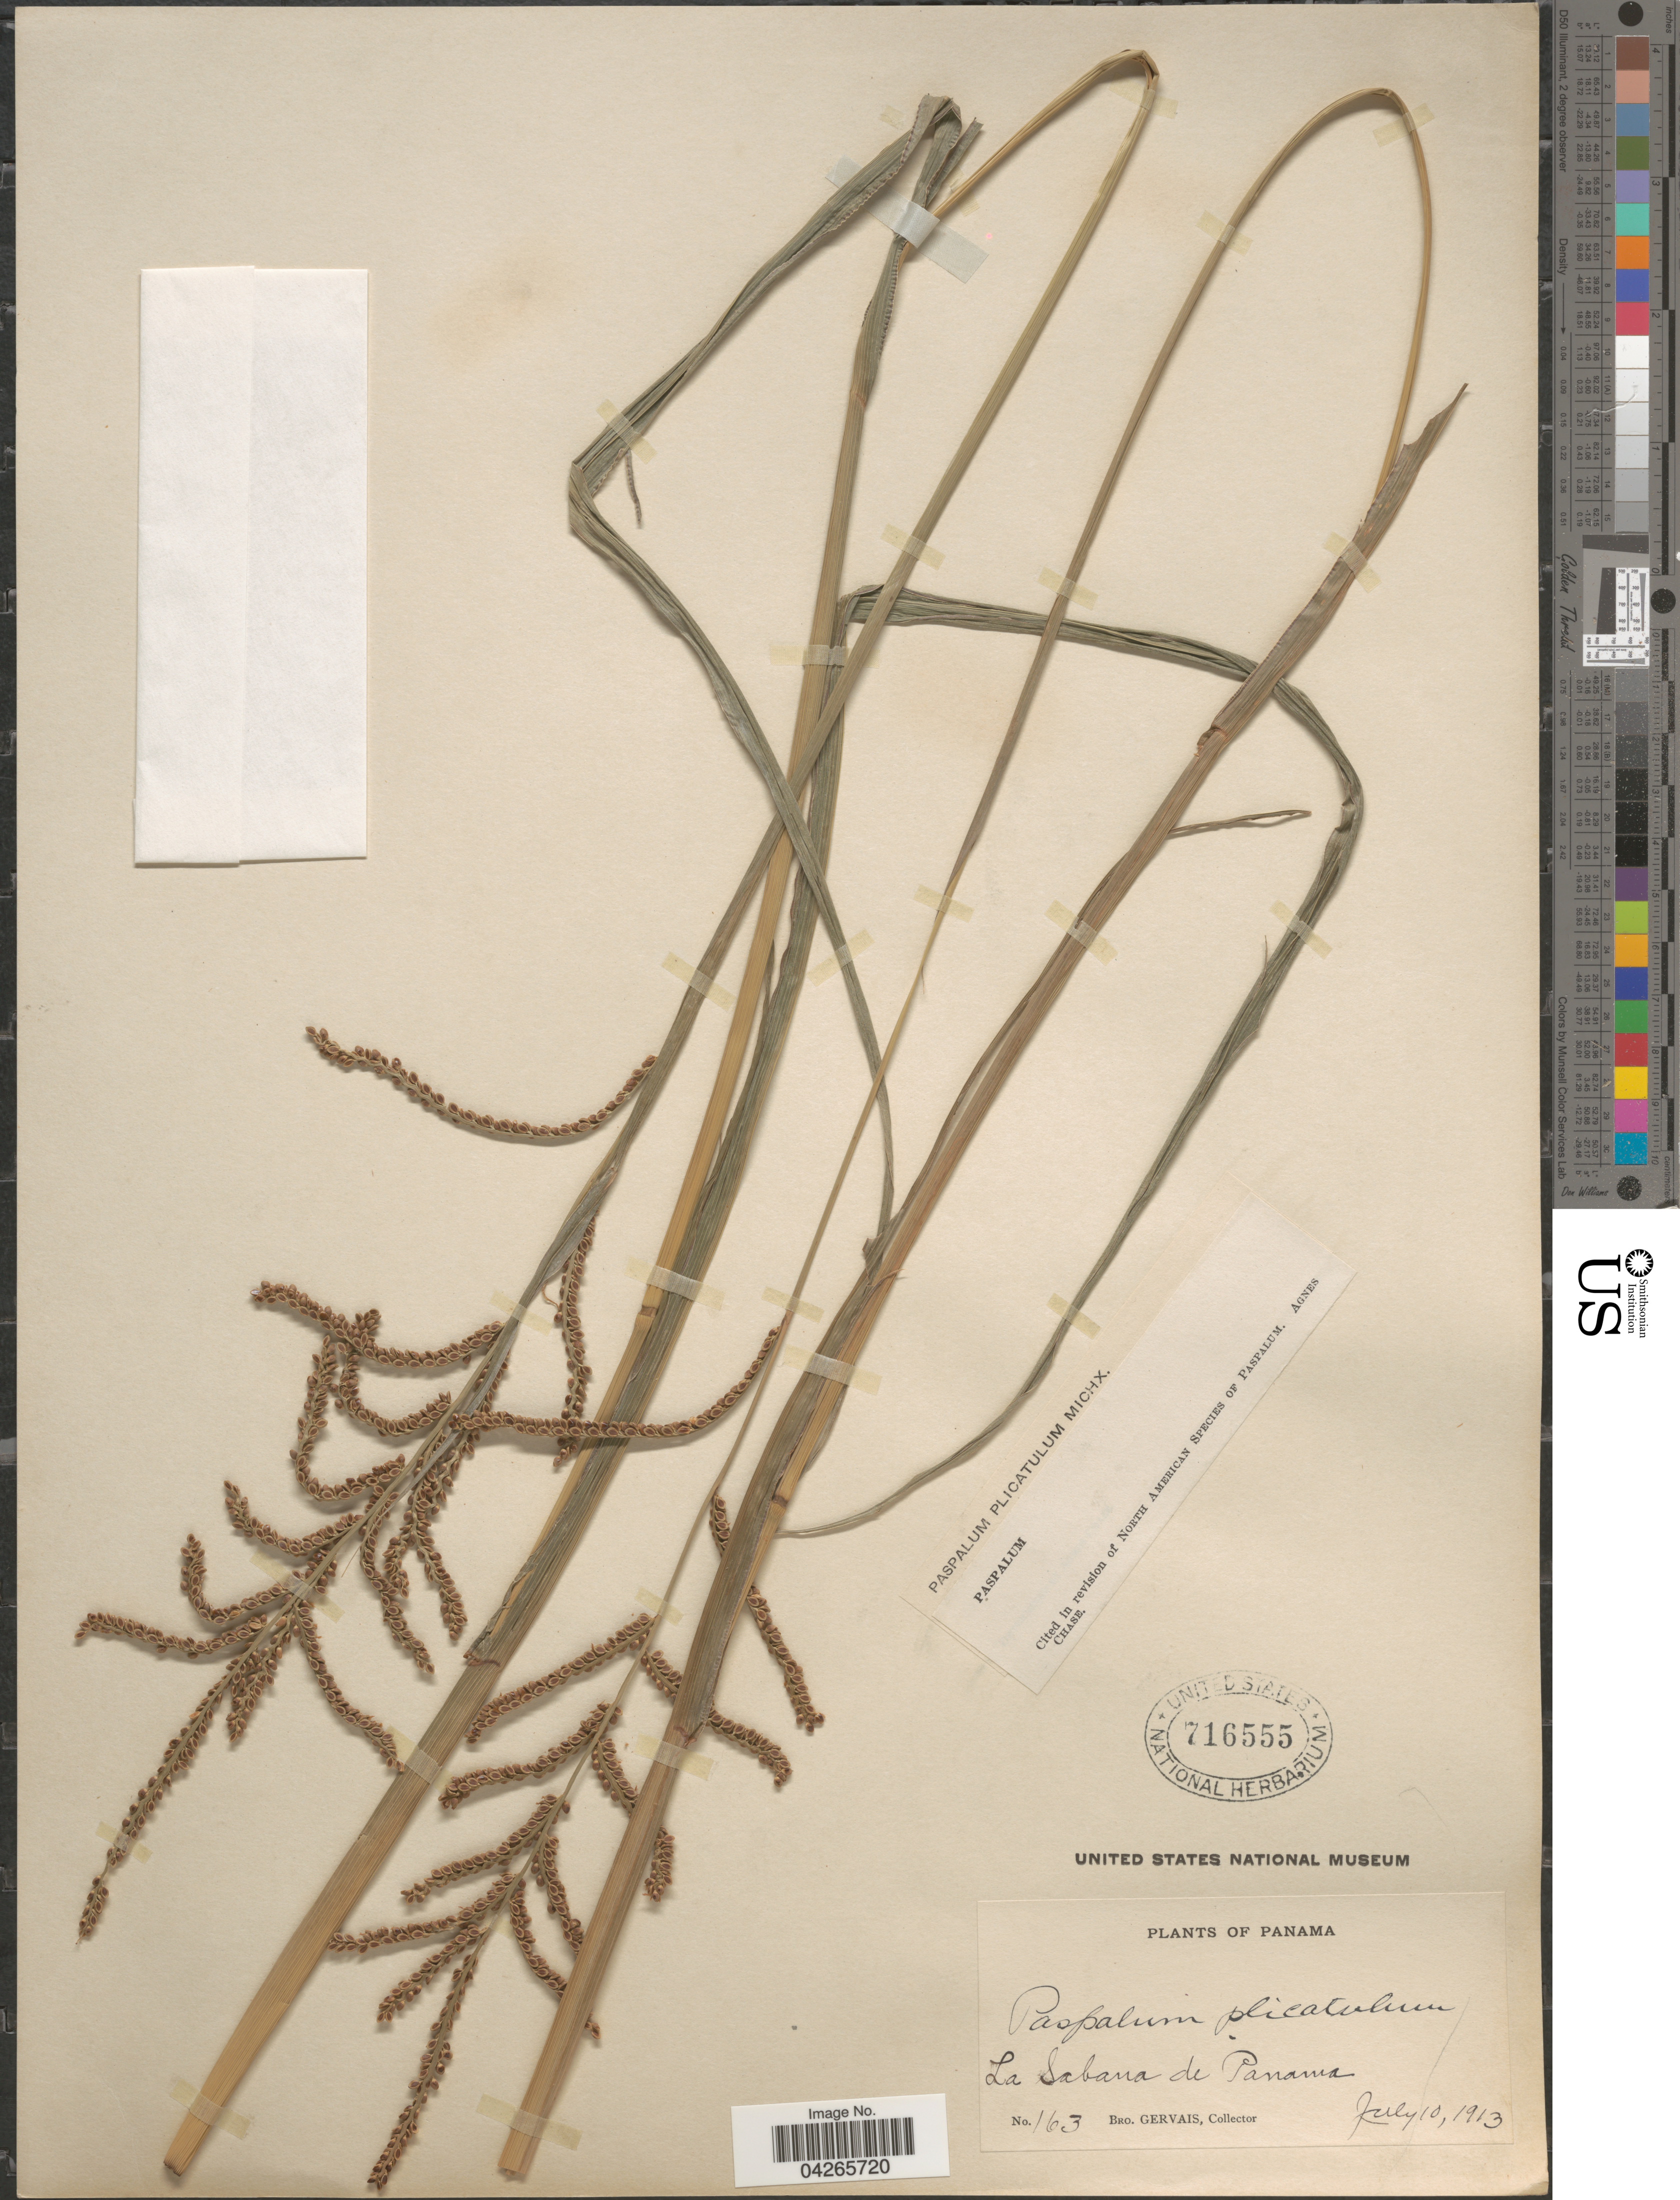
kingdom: Plantae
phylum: Tracheophyta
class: Liliopsida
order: Poales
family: Poaceae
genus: Paspalum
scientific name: Paspalum plicatulum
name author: Michx.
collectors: B. Gervais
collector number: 163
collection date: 1913-07-10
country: Panama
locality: La Sabana de Panama.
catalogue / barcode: US 716555